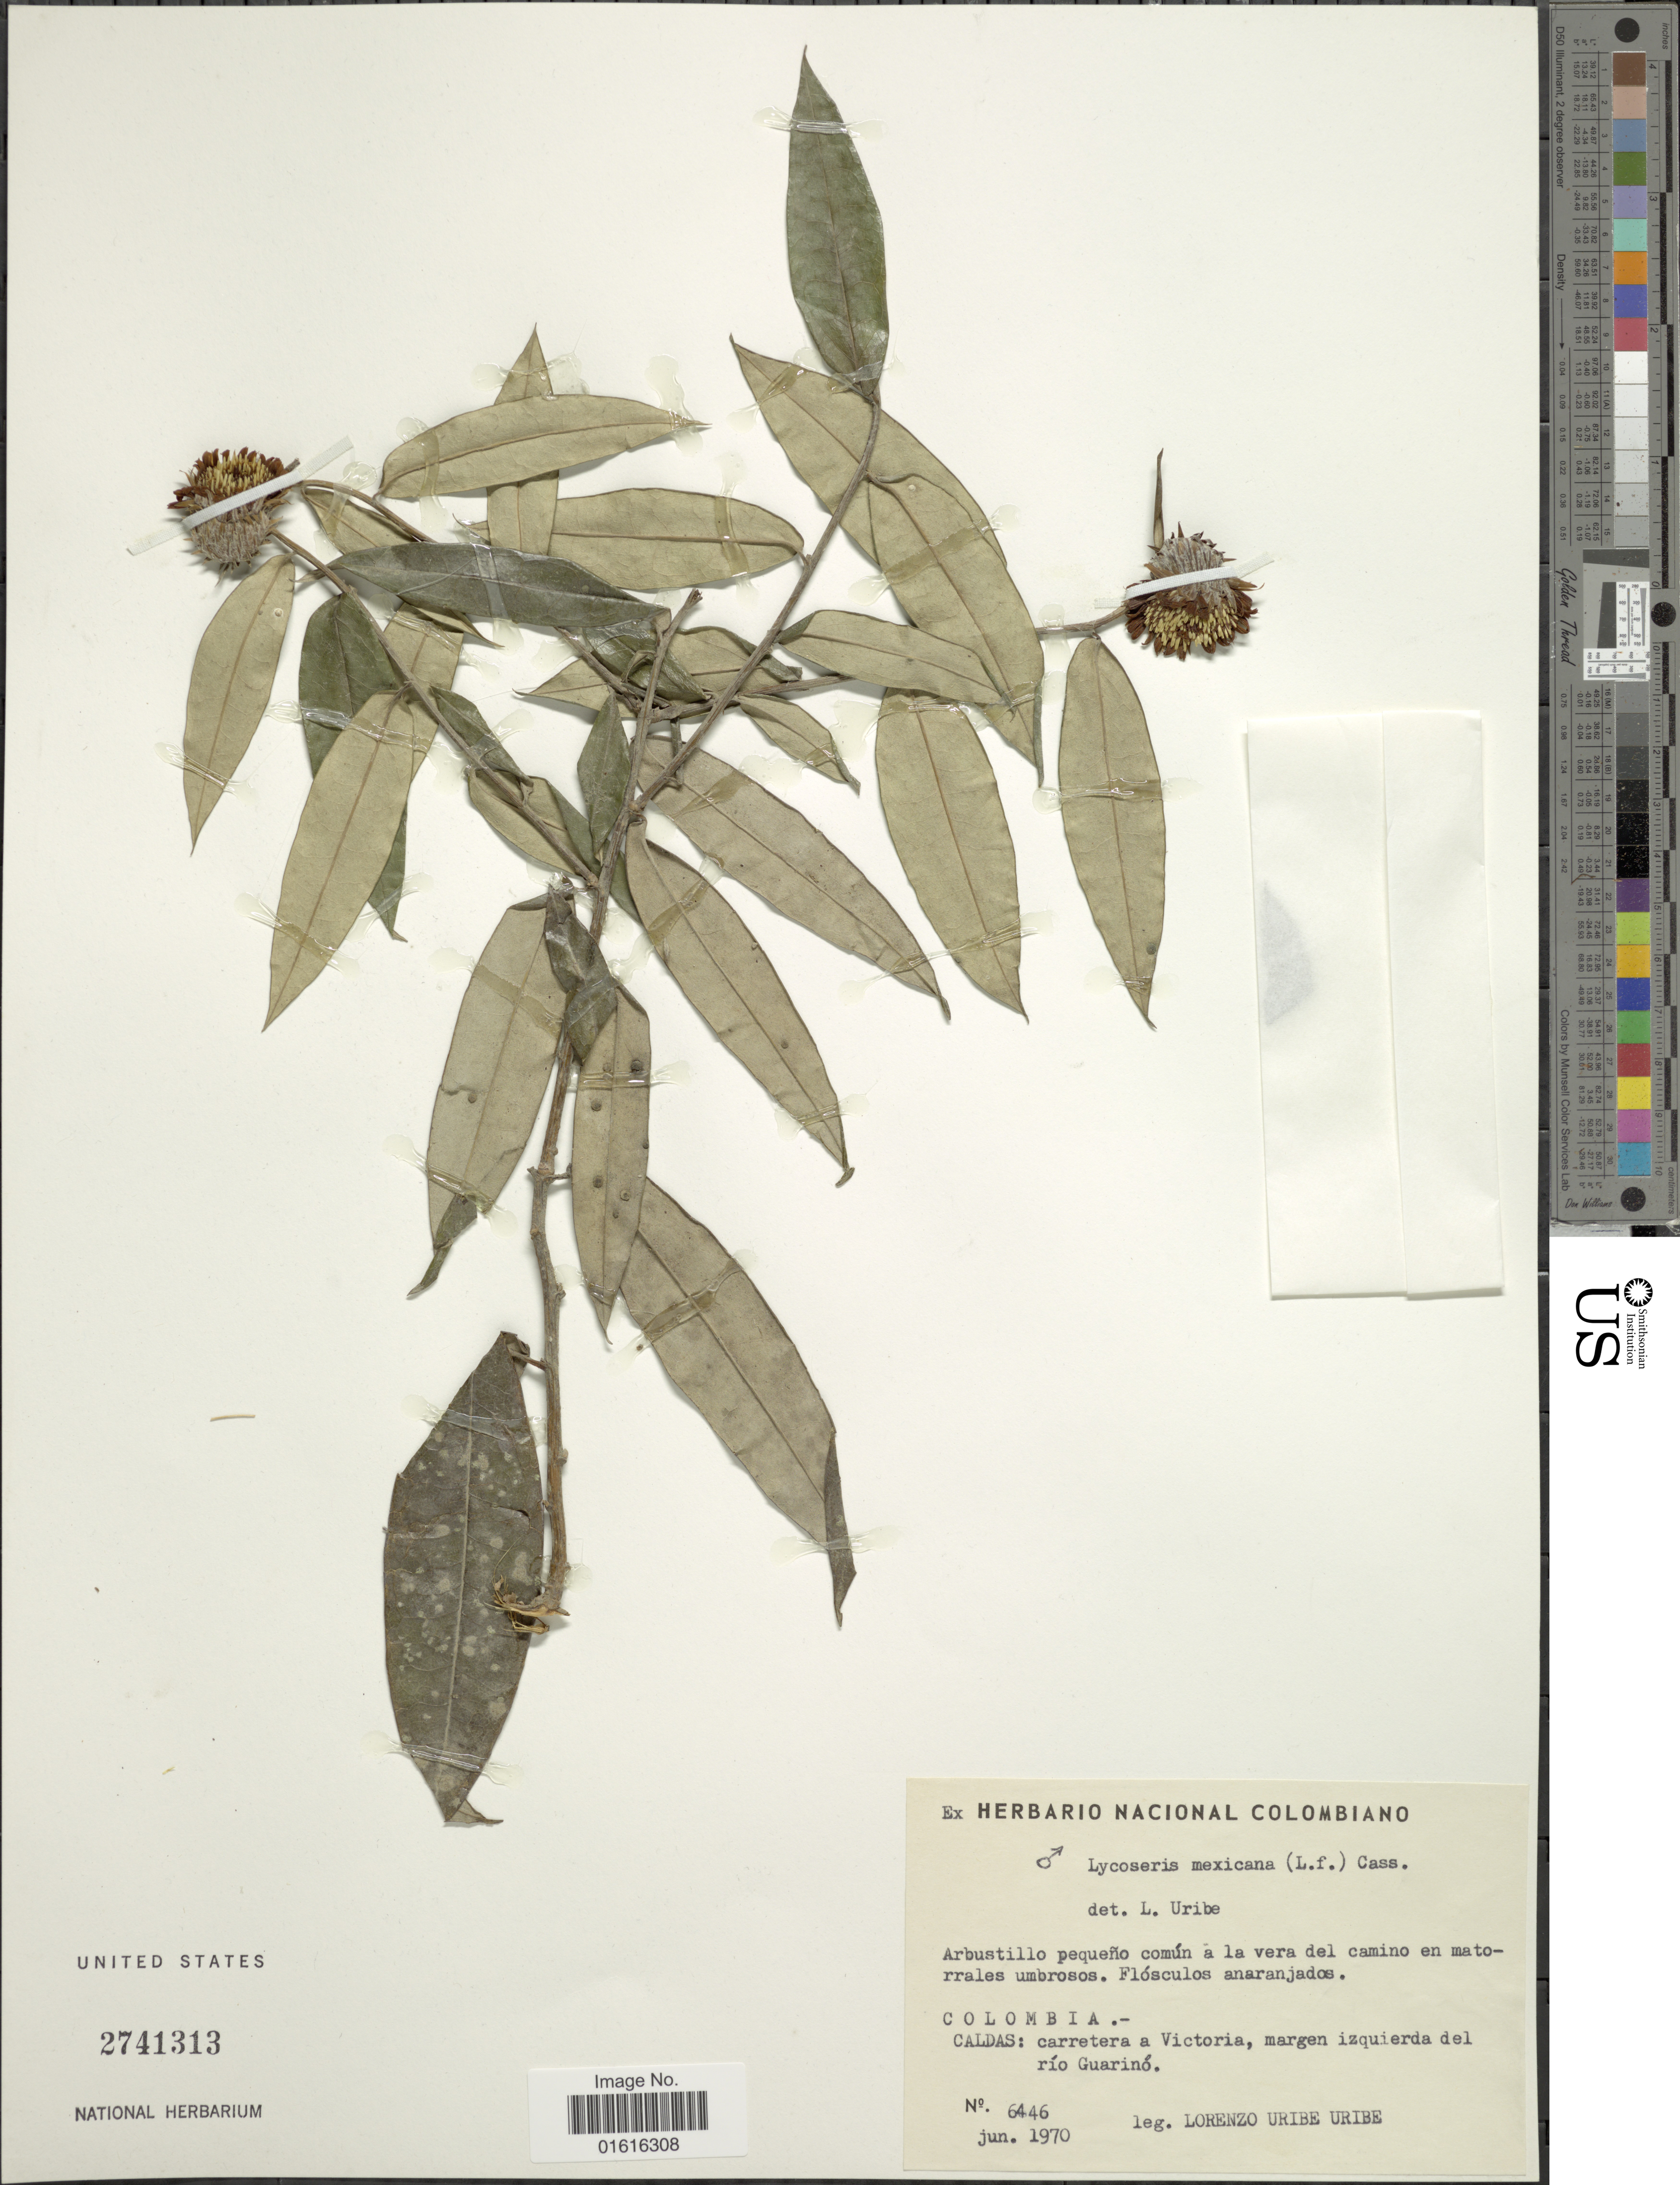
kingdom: Plantae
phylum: Tracheophyta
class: Magnoliopsida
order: Asterales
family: Asteraceae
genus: Lycoseris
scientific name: Lycoseris mexicana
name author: (L. f.) Cass.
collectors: L. Uribe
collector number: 6446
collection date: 1970-06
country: Colombia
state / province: Caldas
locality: Colombia.- Caldas: carretera a Victoria, margen izquierda del río Guarinó.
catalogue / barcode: US 2741313